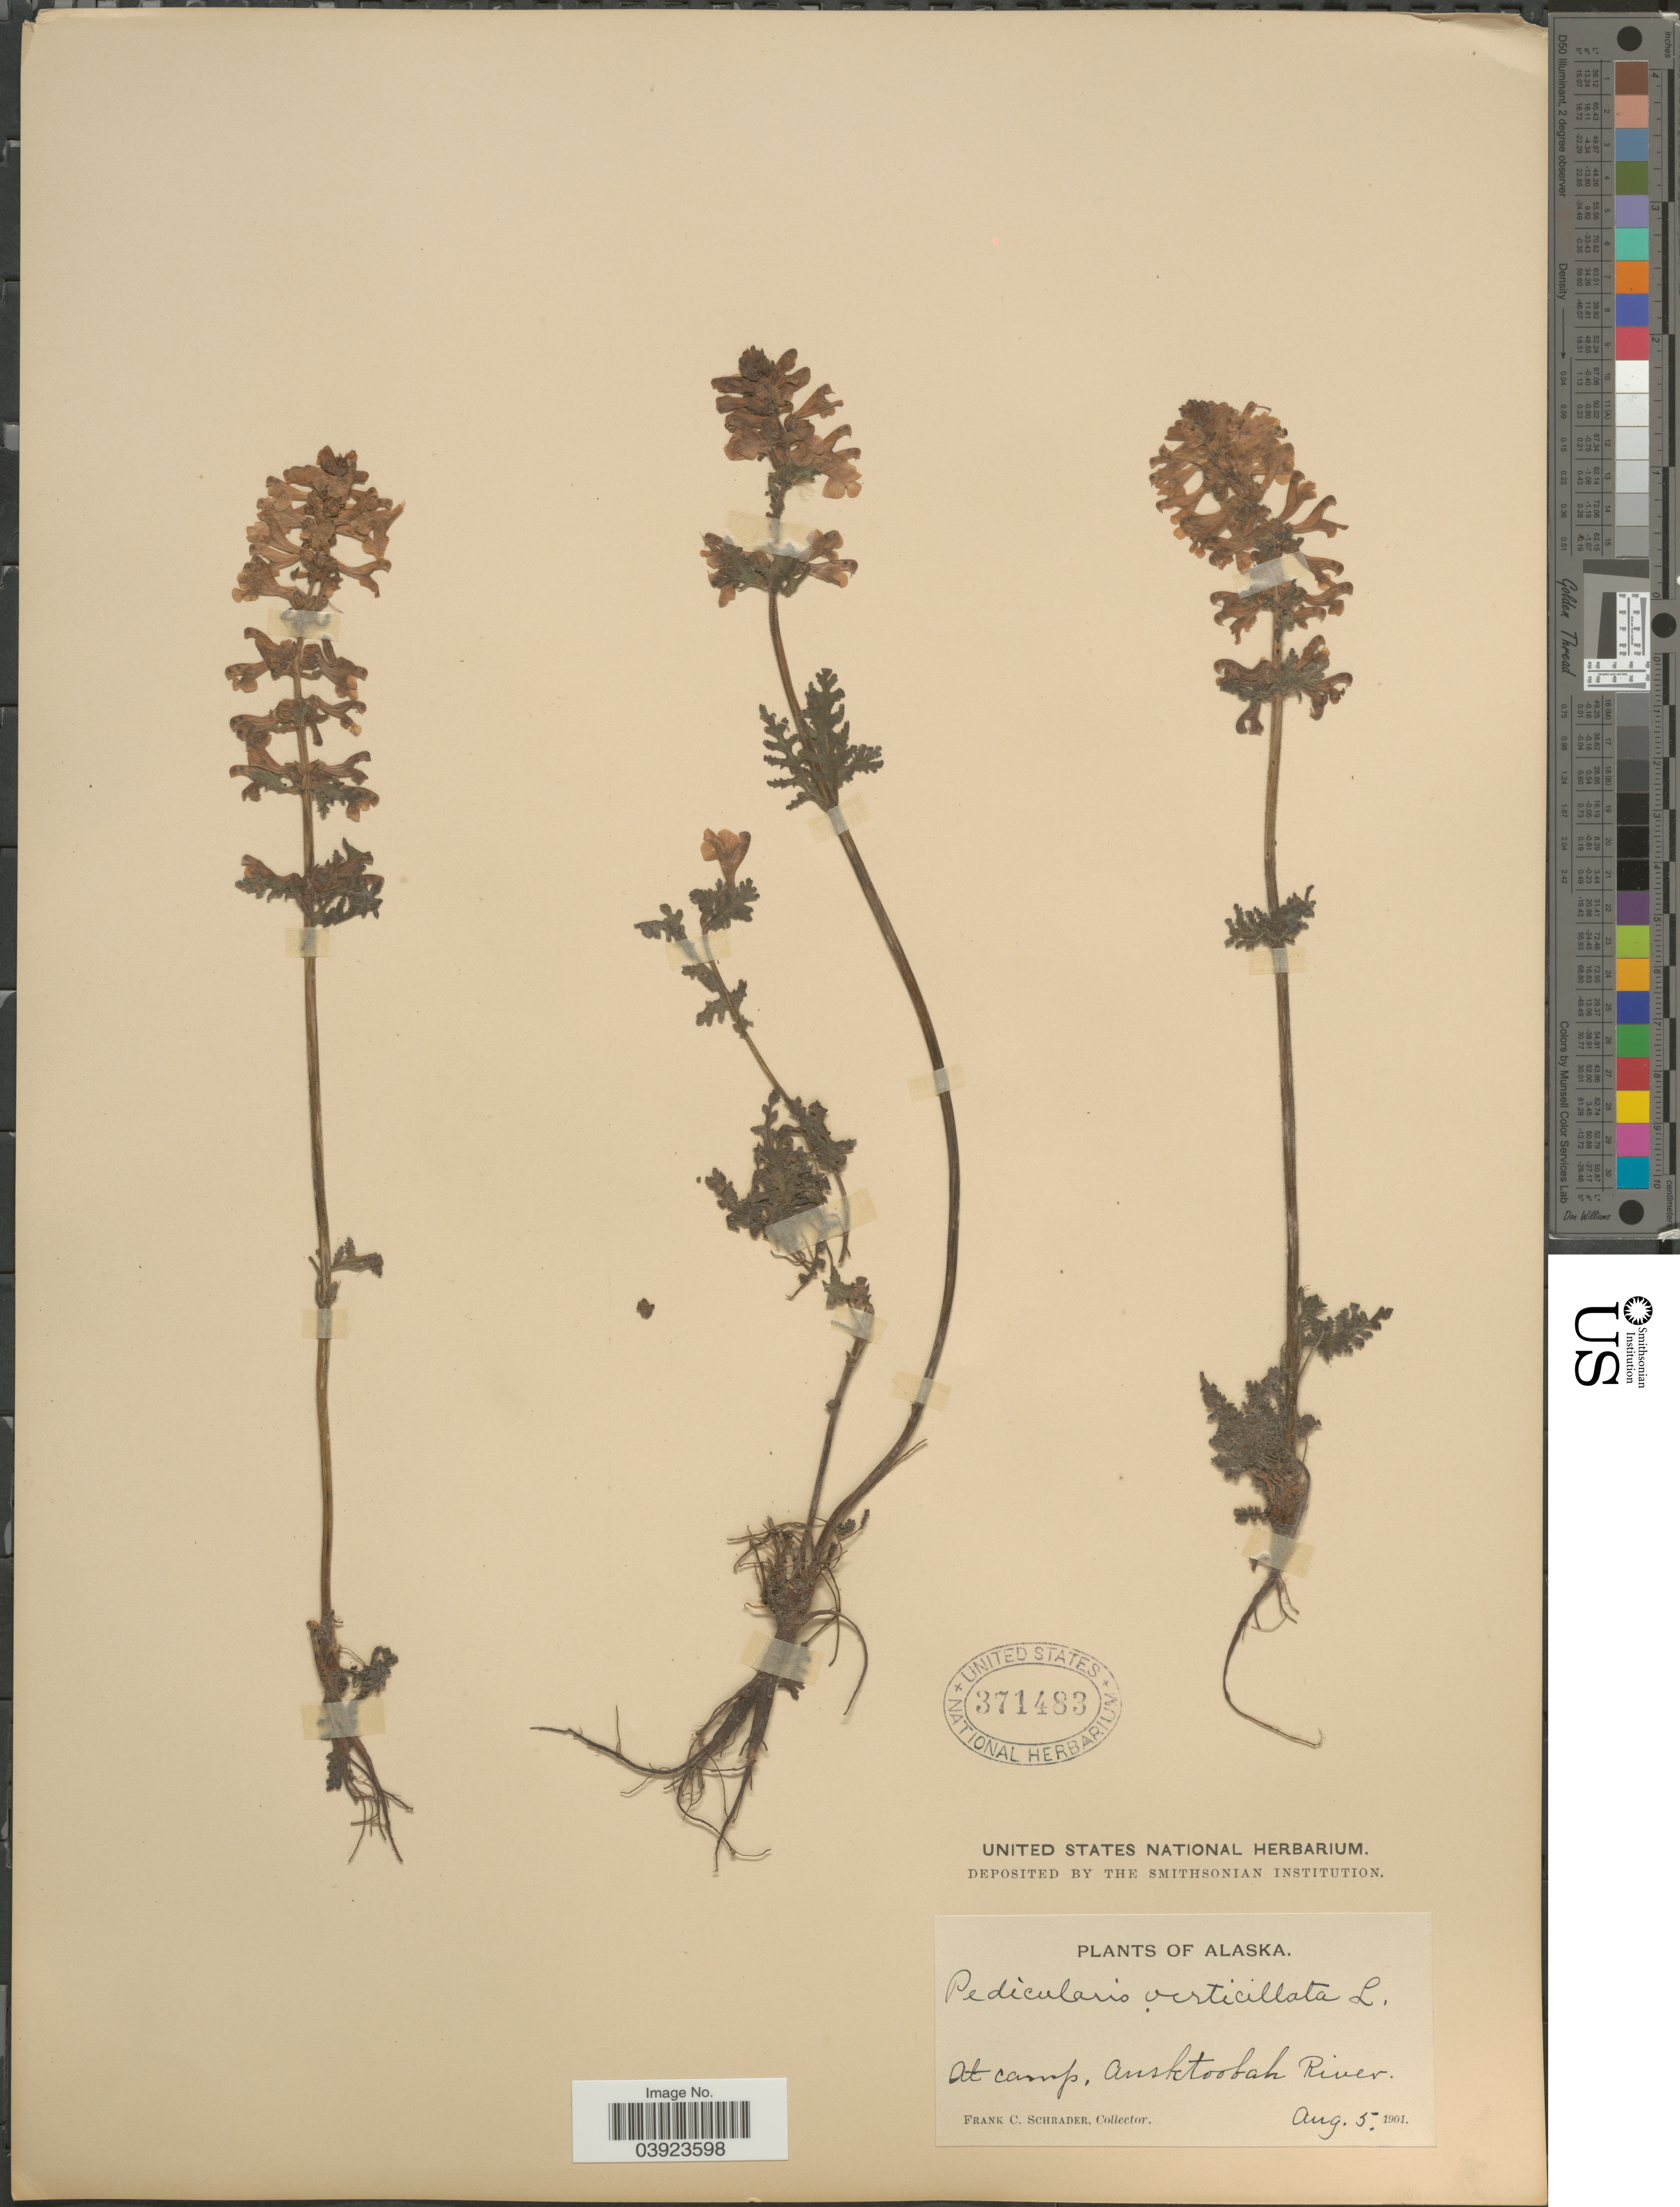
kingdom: Plantae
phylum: Tracheophyta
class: Magnoliopsida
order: Lamiales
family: Orobanchaceae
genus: Pedicularis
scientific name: Pedicularis verticillata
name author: L.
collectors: F. C. Schrader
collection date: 1901-08-05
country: United States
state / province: Alaska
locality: At camp, Ansktoofah River.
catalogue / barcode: US 371483